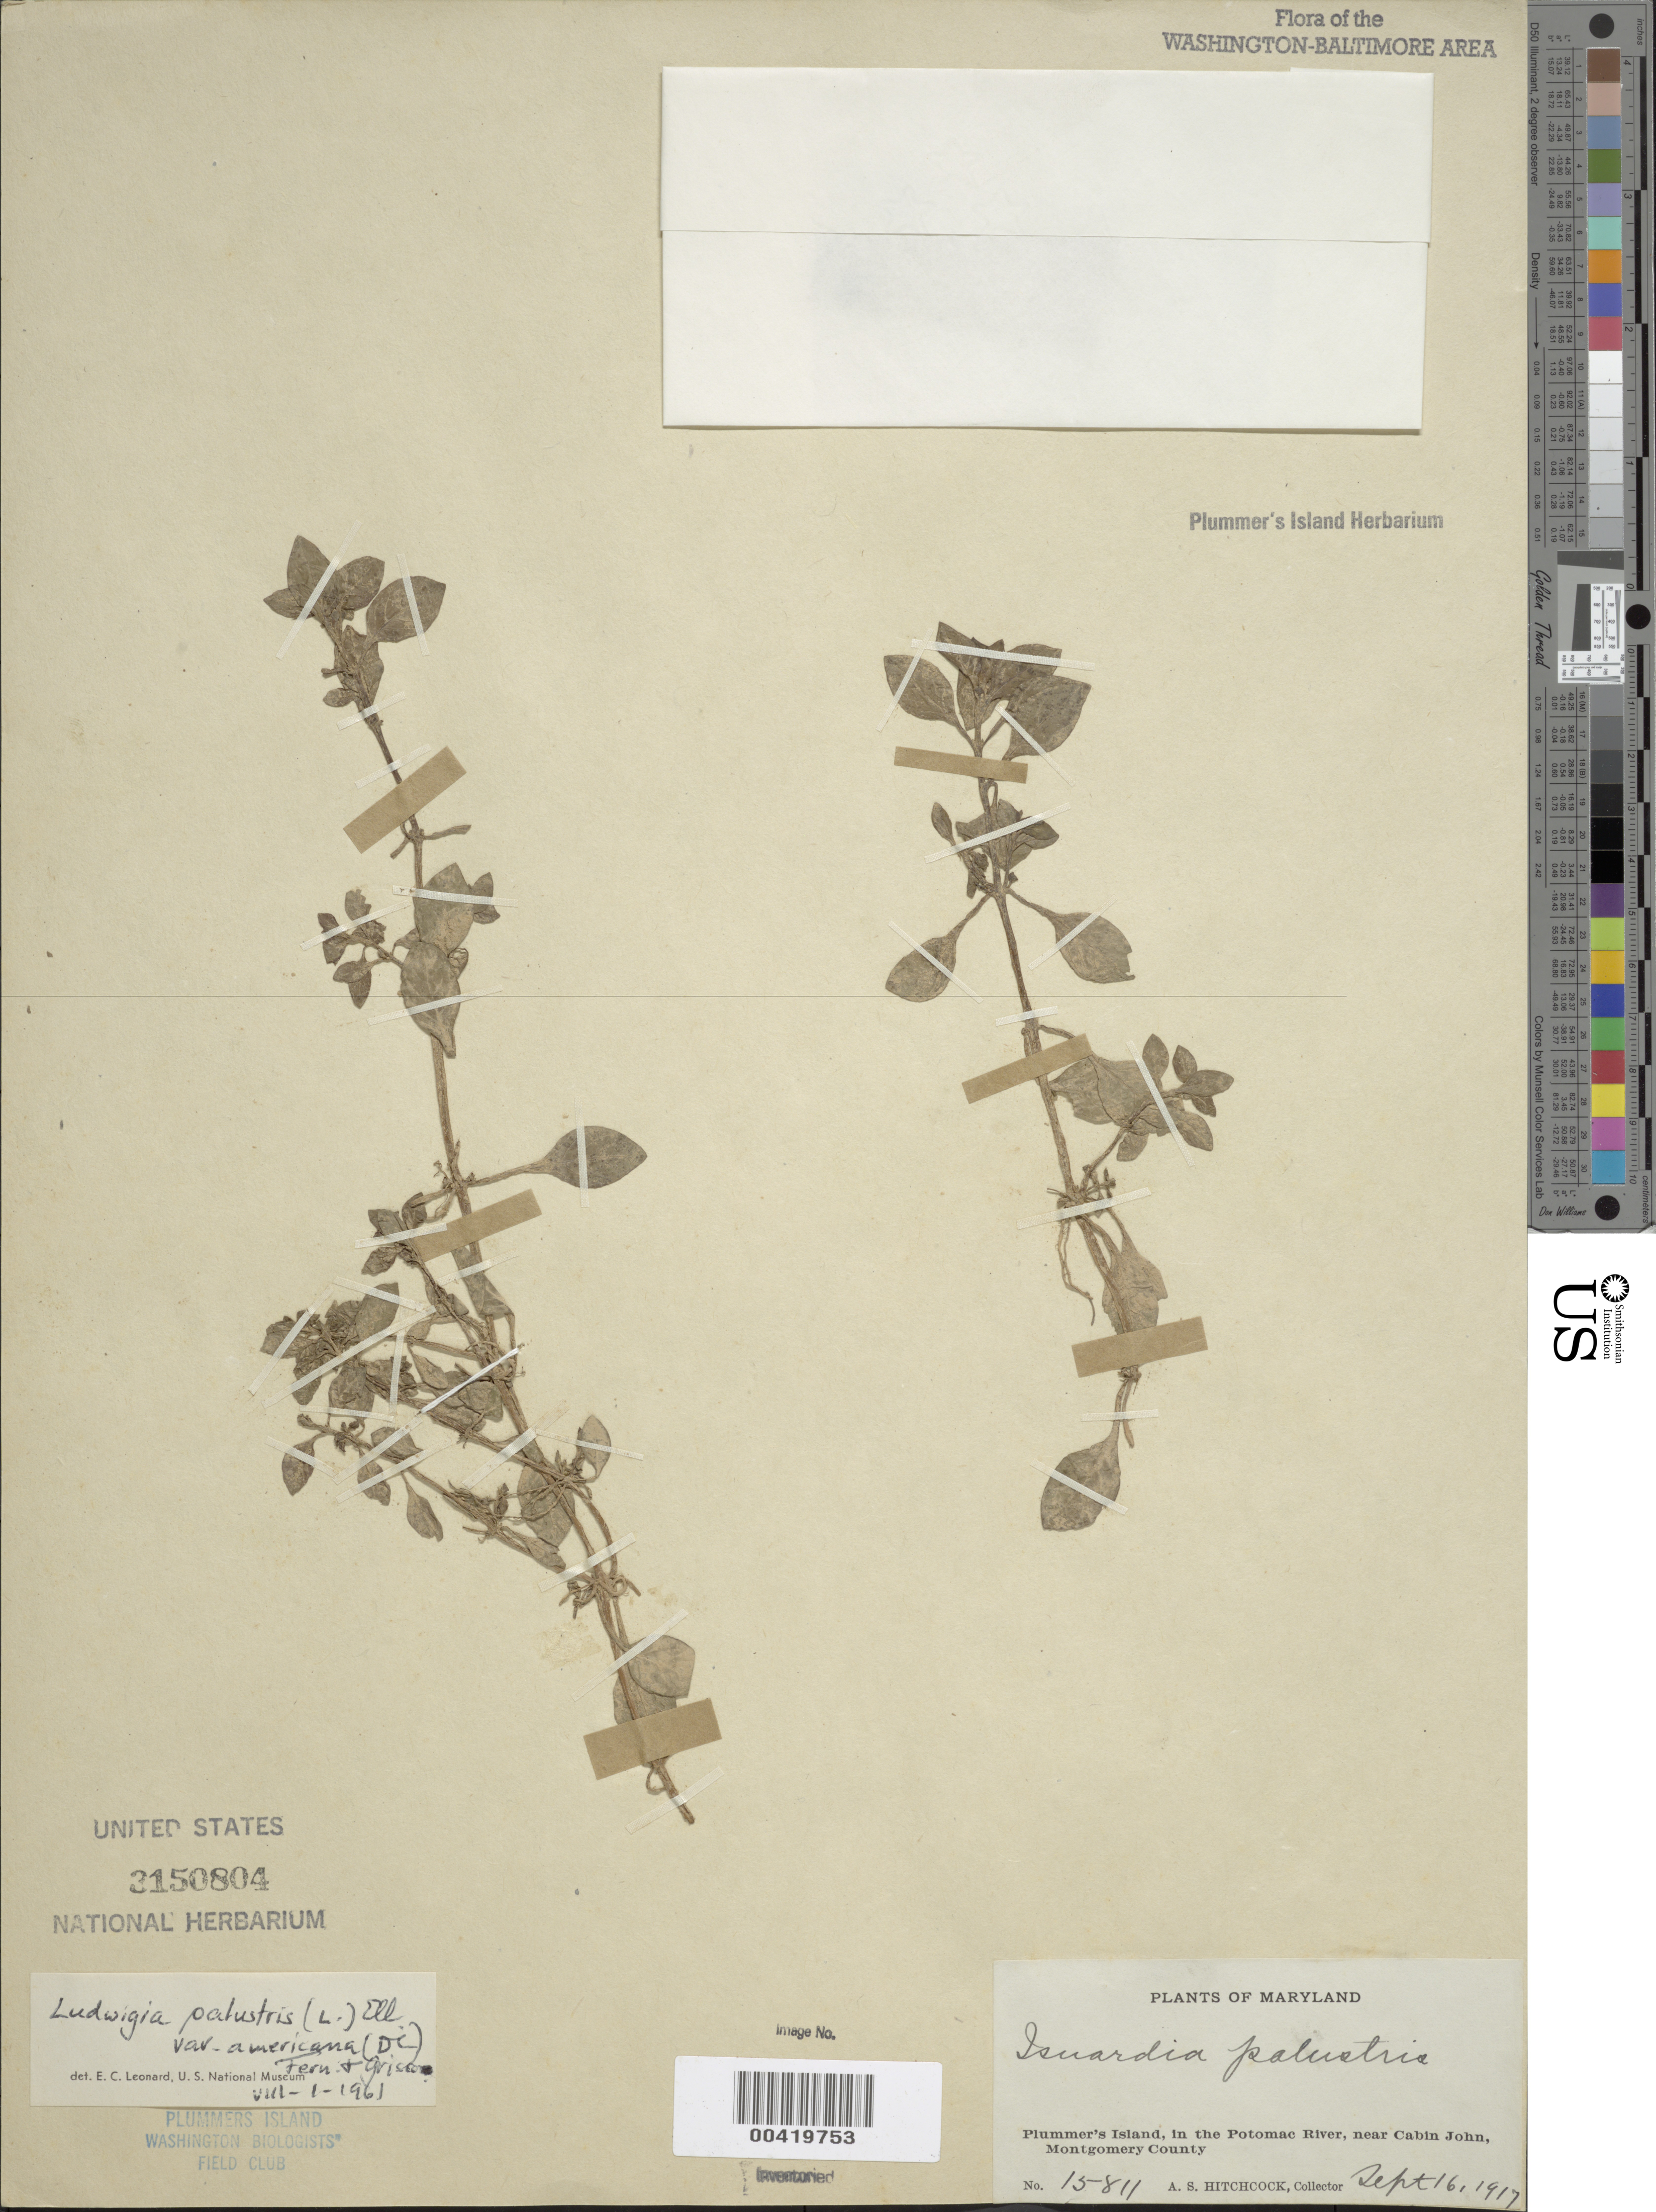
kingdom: Plantae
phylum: Tracheophyta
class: Magnoliopsida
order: Myrtales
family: Onagraceae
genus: Ludwigia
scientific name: Ludwigia palustris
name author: (L.) Elliott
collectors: A. S. Hitchcock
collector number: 15811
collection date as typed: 16 Sep 1917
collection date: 1917-09-16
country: United States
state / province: Maryland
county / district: Montgomery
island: Plummers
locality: Plummer's Island C. & O. Canal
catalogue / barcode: US 3150804